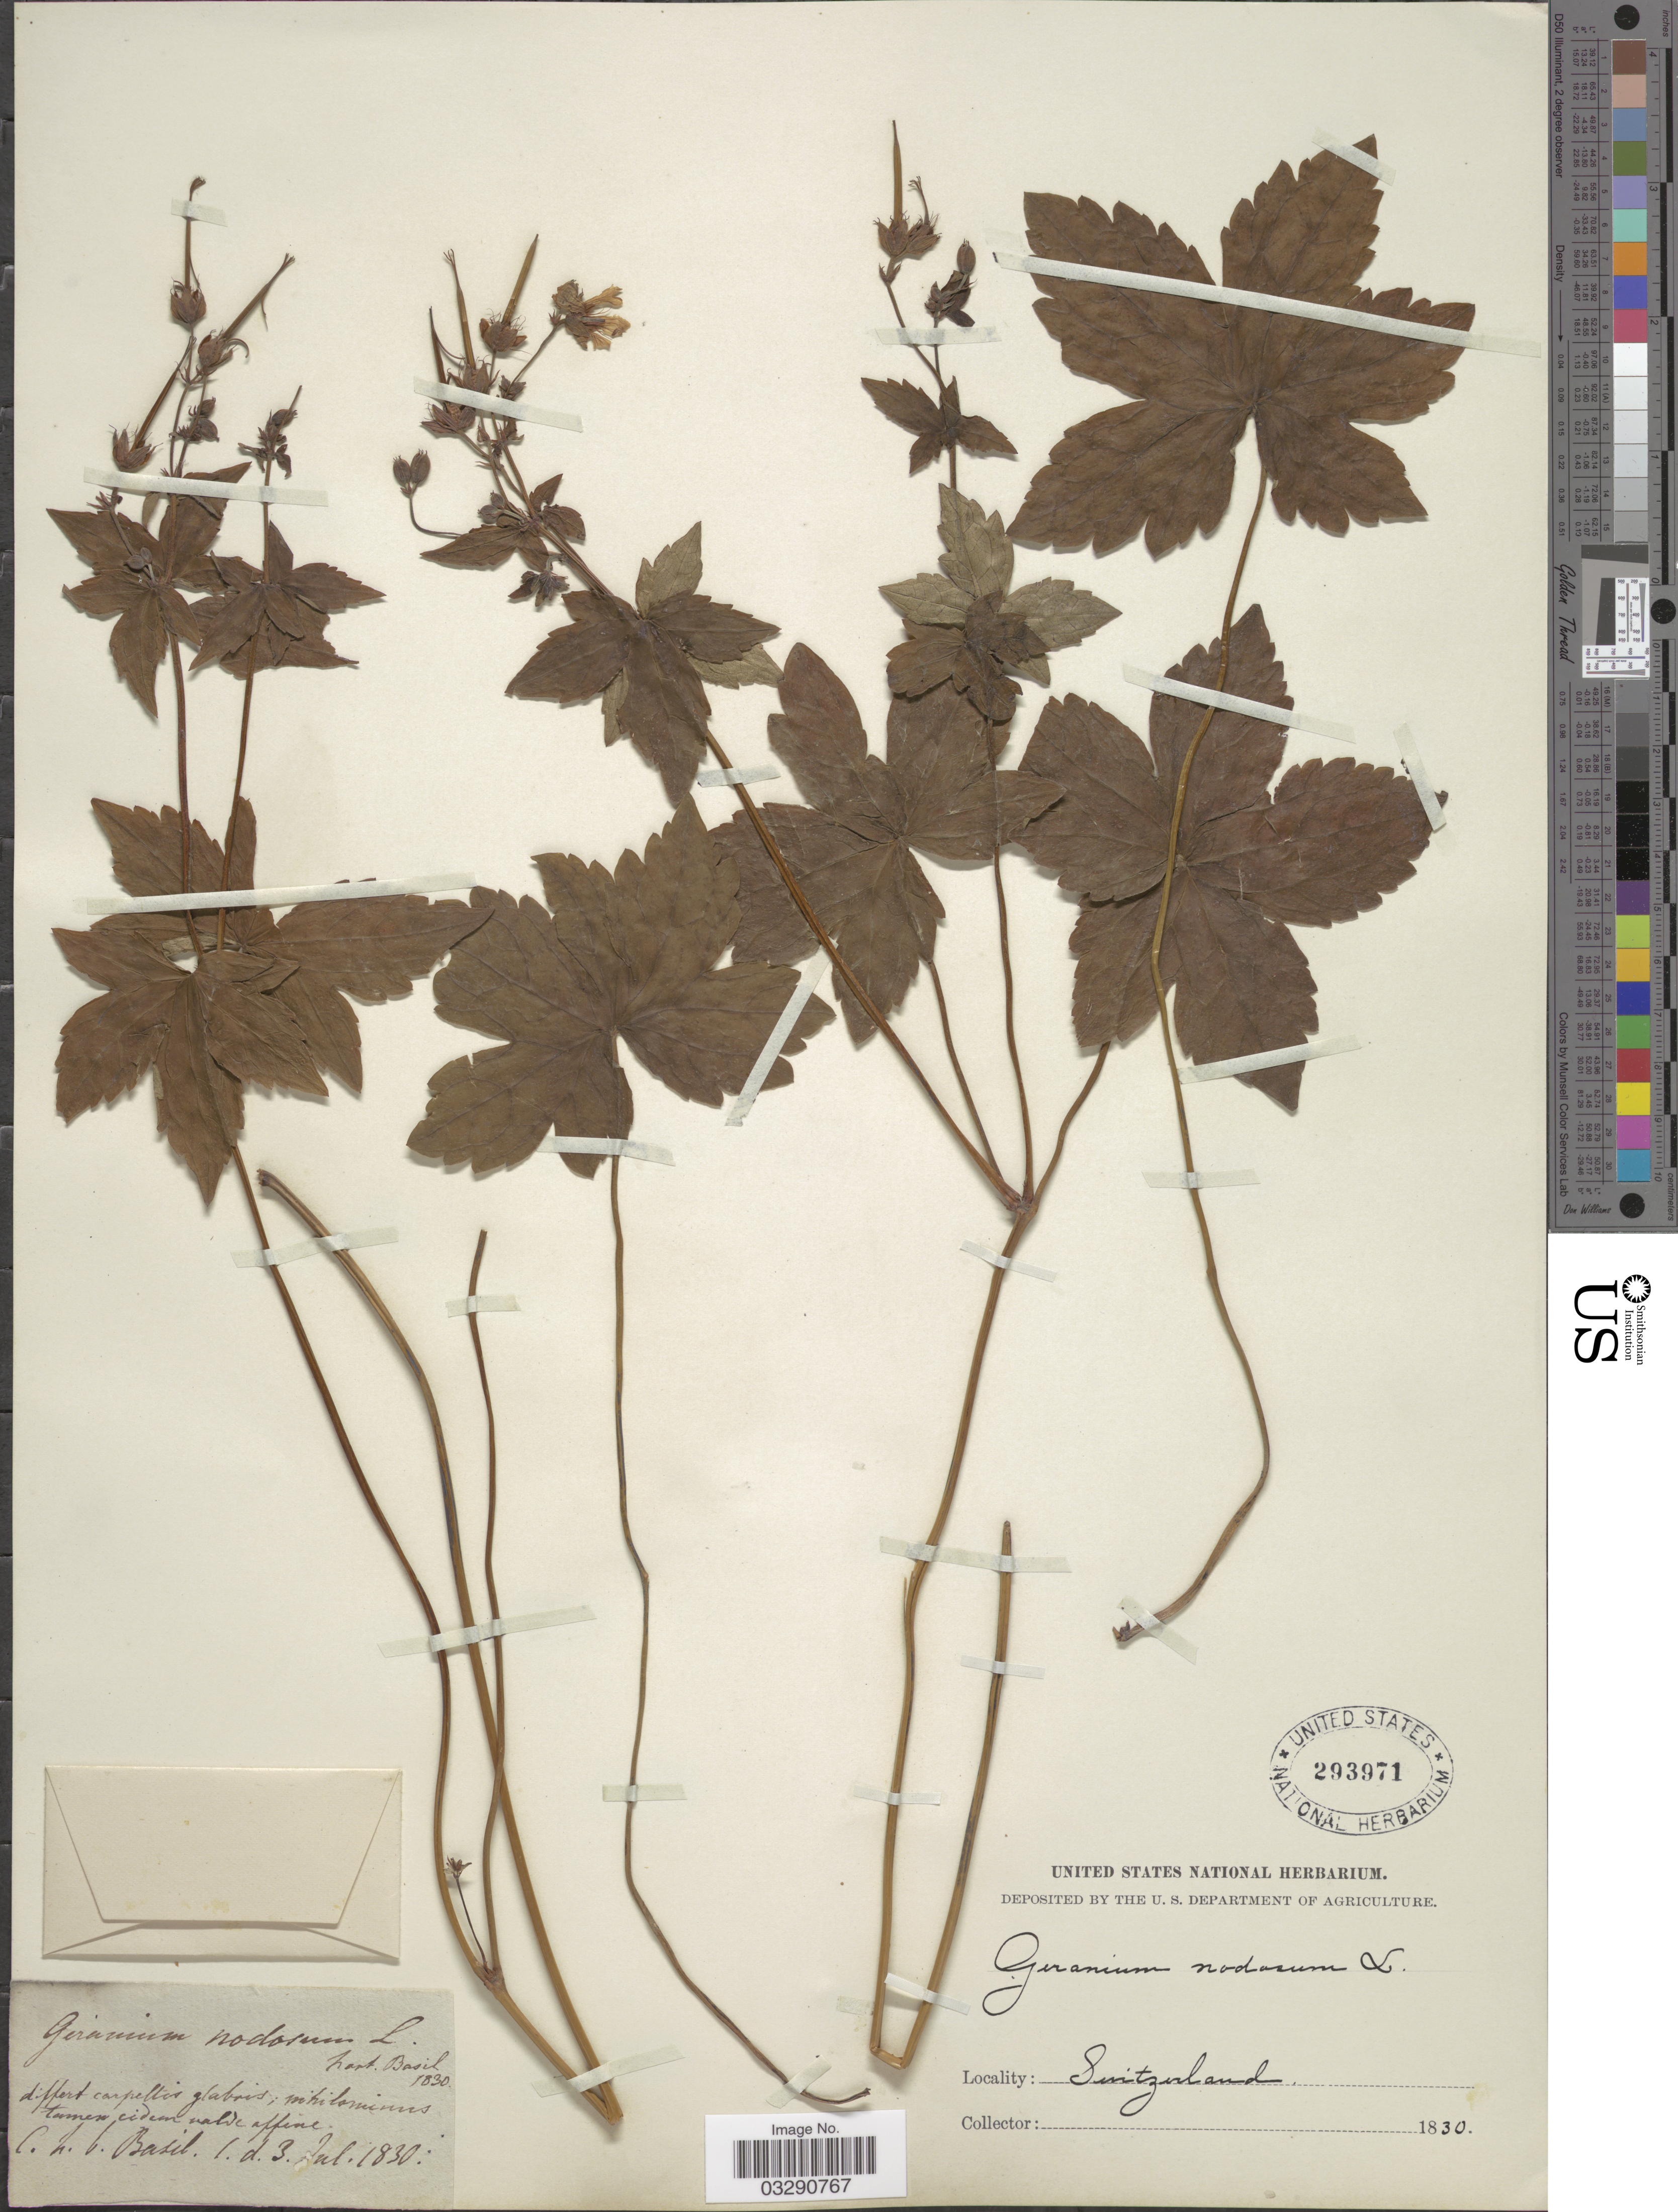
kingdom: Plantae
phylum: Tracheophyta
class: Magnoliopsida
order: Geraniales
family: Geraniaceae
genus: Geranium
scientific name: Geranium nodosum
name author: L.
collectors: ex herb. United States National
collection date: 1830-07-03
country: Switzerland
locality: C. h. l. Basil.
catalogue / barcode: US 293971